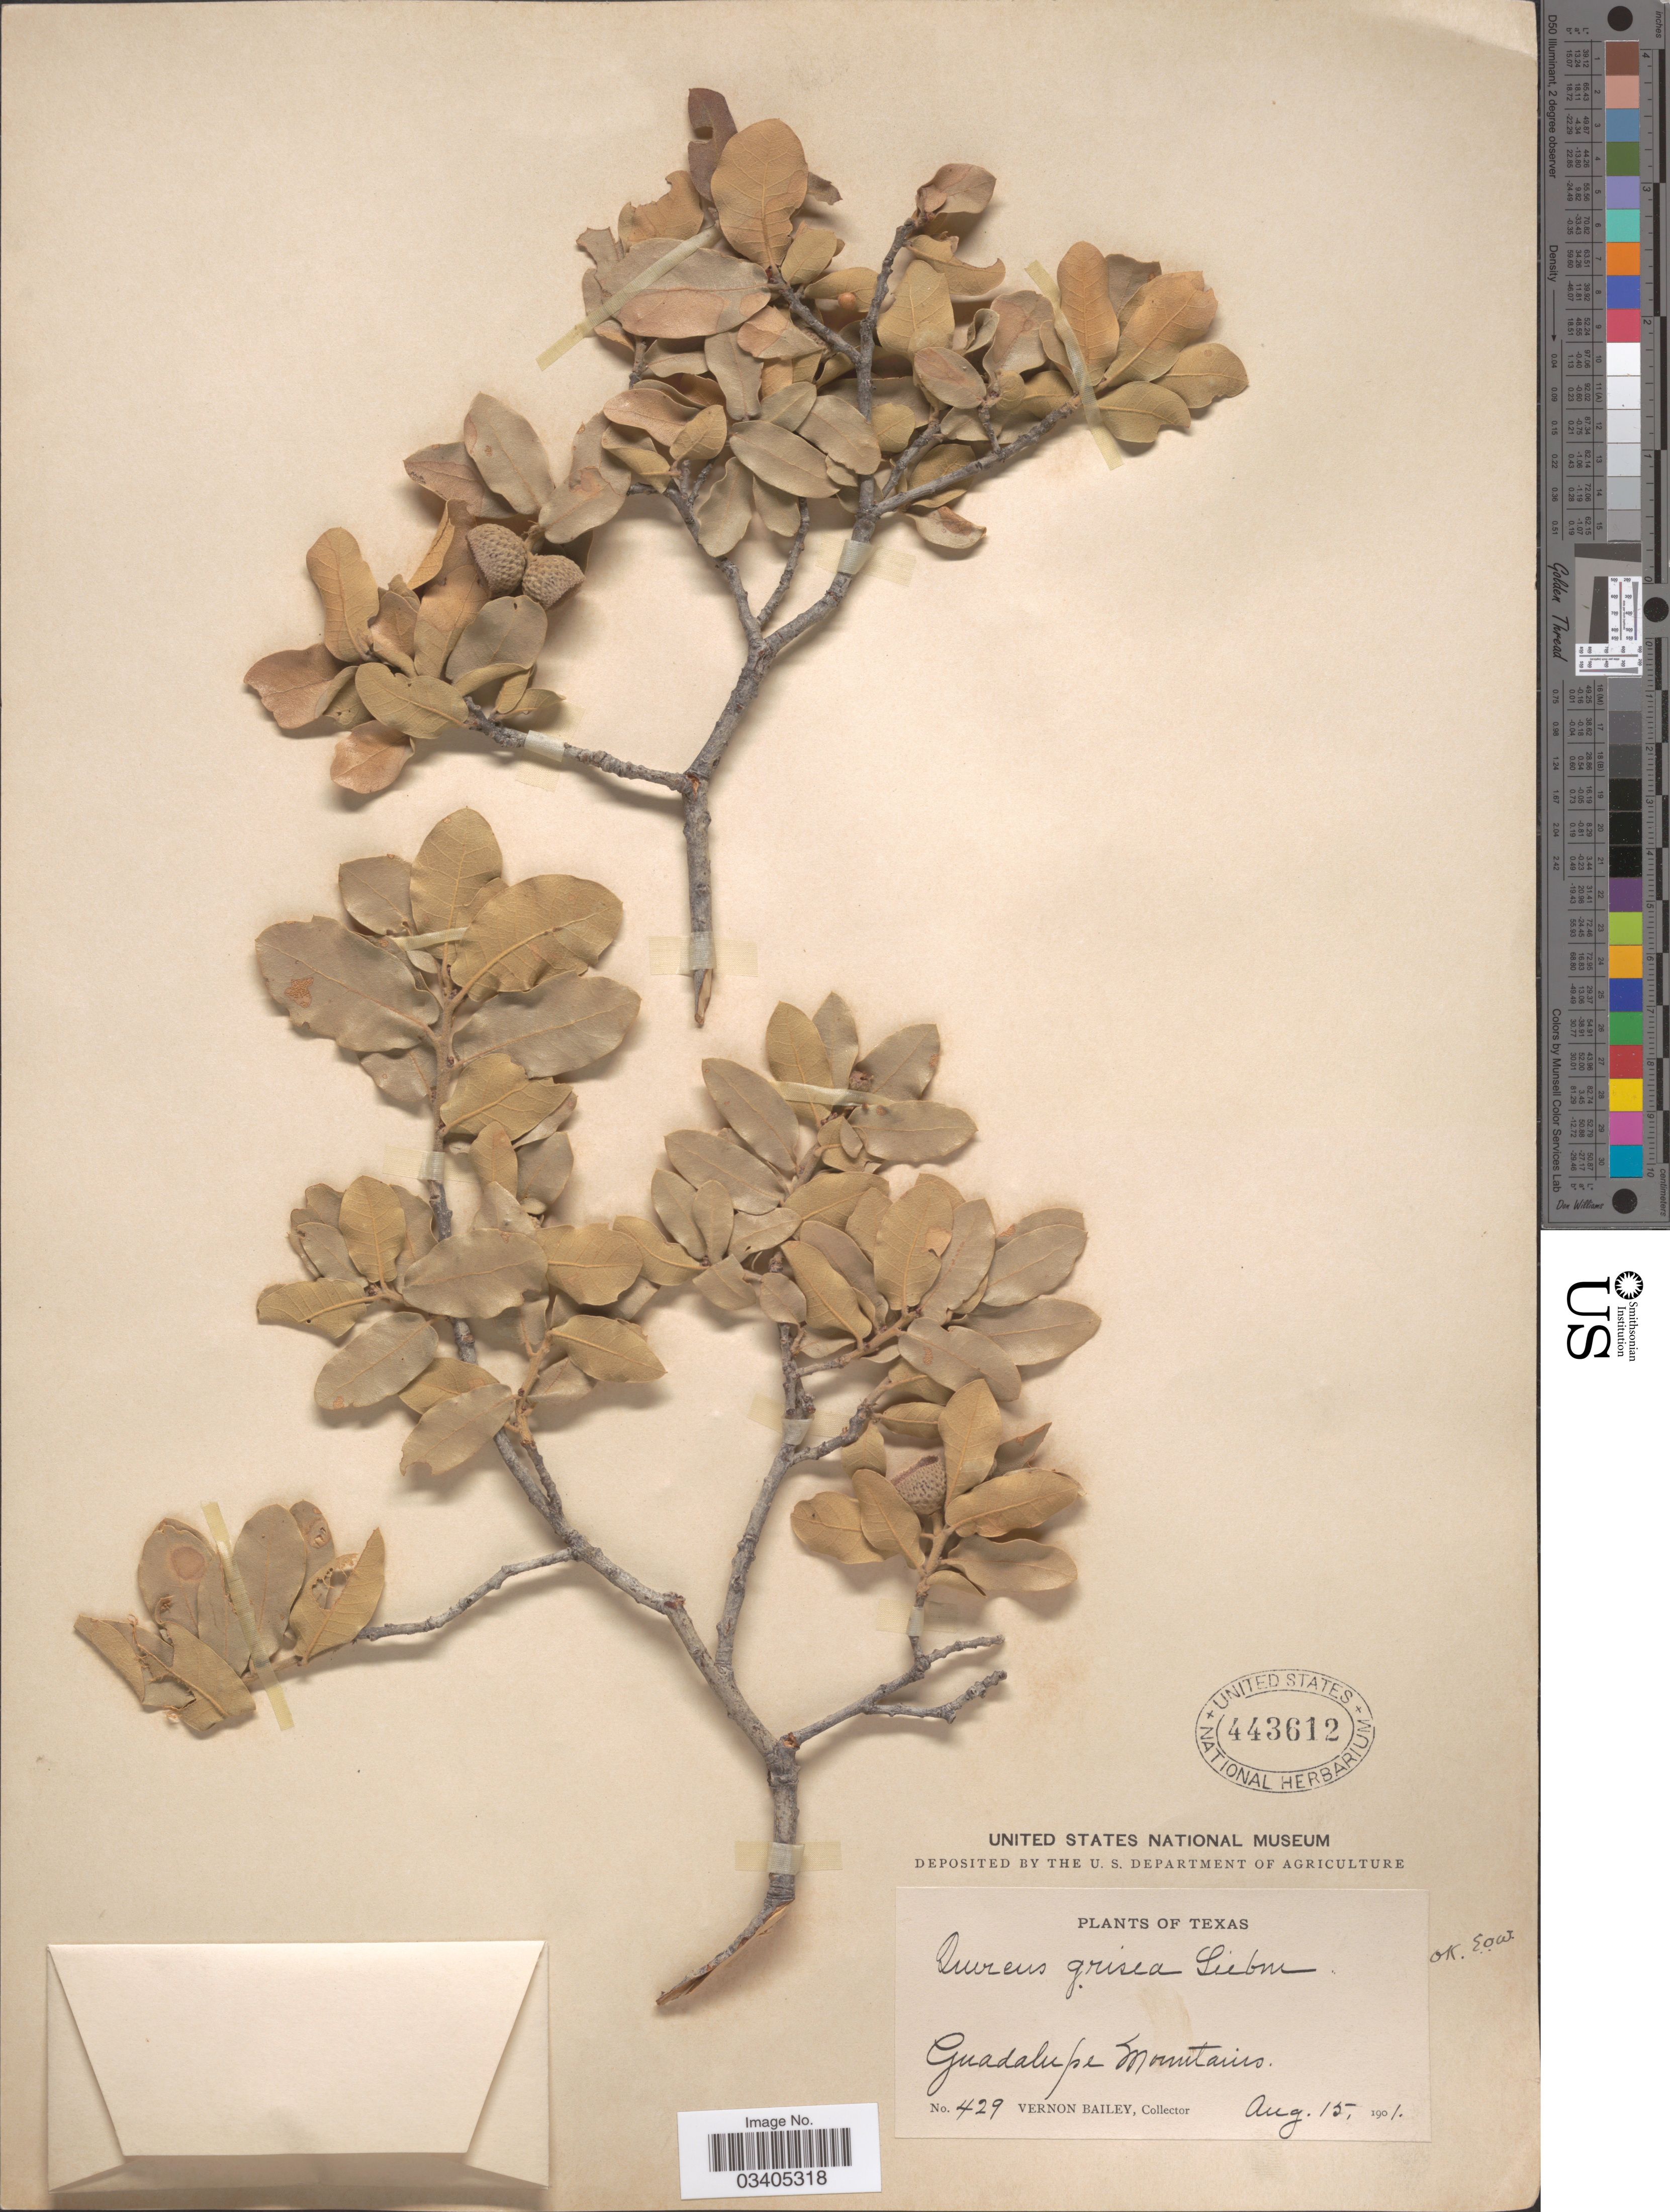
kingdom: Plantae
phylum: Tracheophyta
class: Magnoliopsida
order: Fagales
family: Fagaceae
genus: Quercus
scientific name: Quercus grisea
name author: Liebm.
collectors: V. O. Bailey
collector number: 429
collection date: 1901-08-15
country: United States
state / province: Texas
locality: Guadalupe Mountains.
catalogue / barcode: US 443612